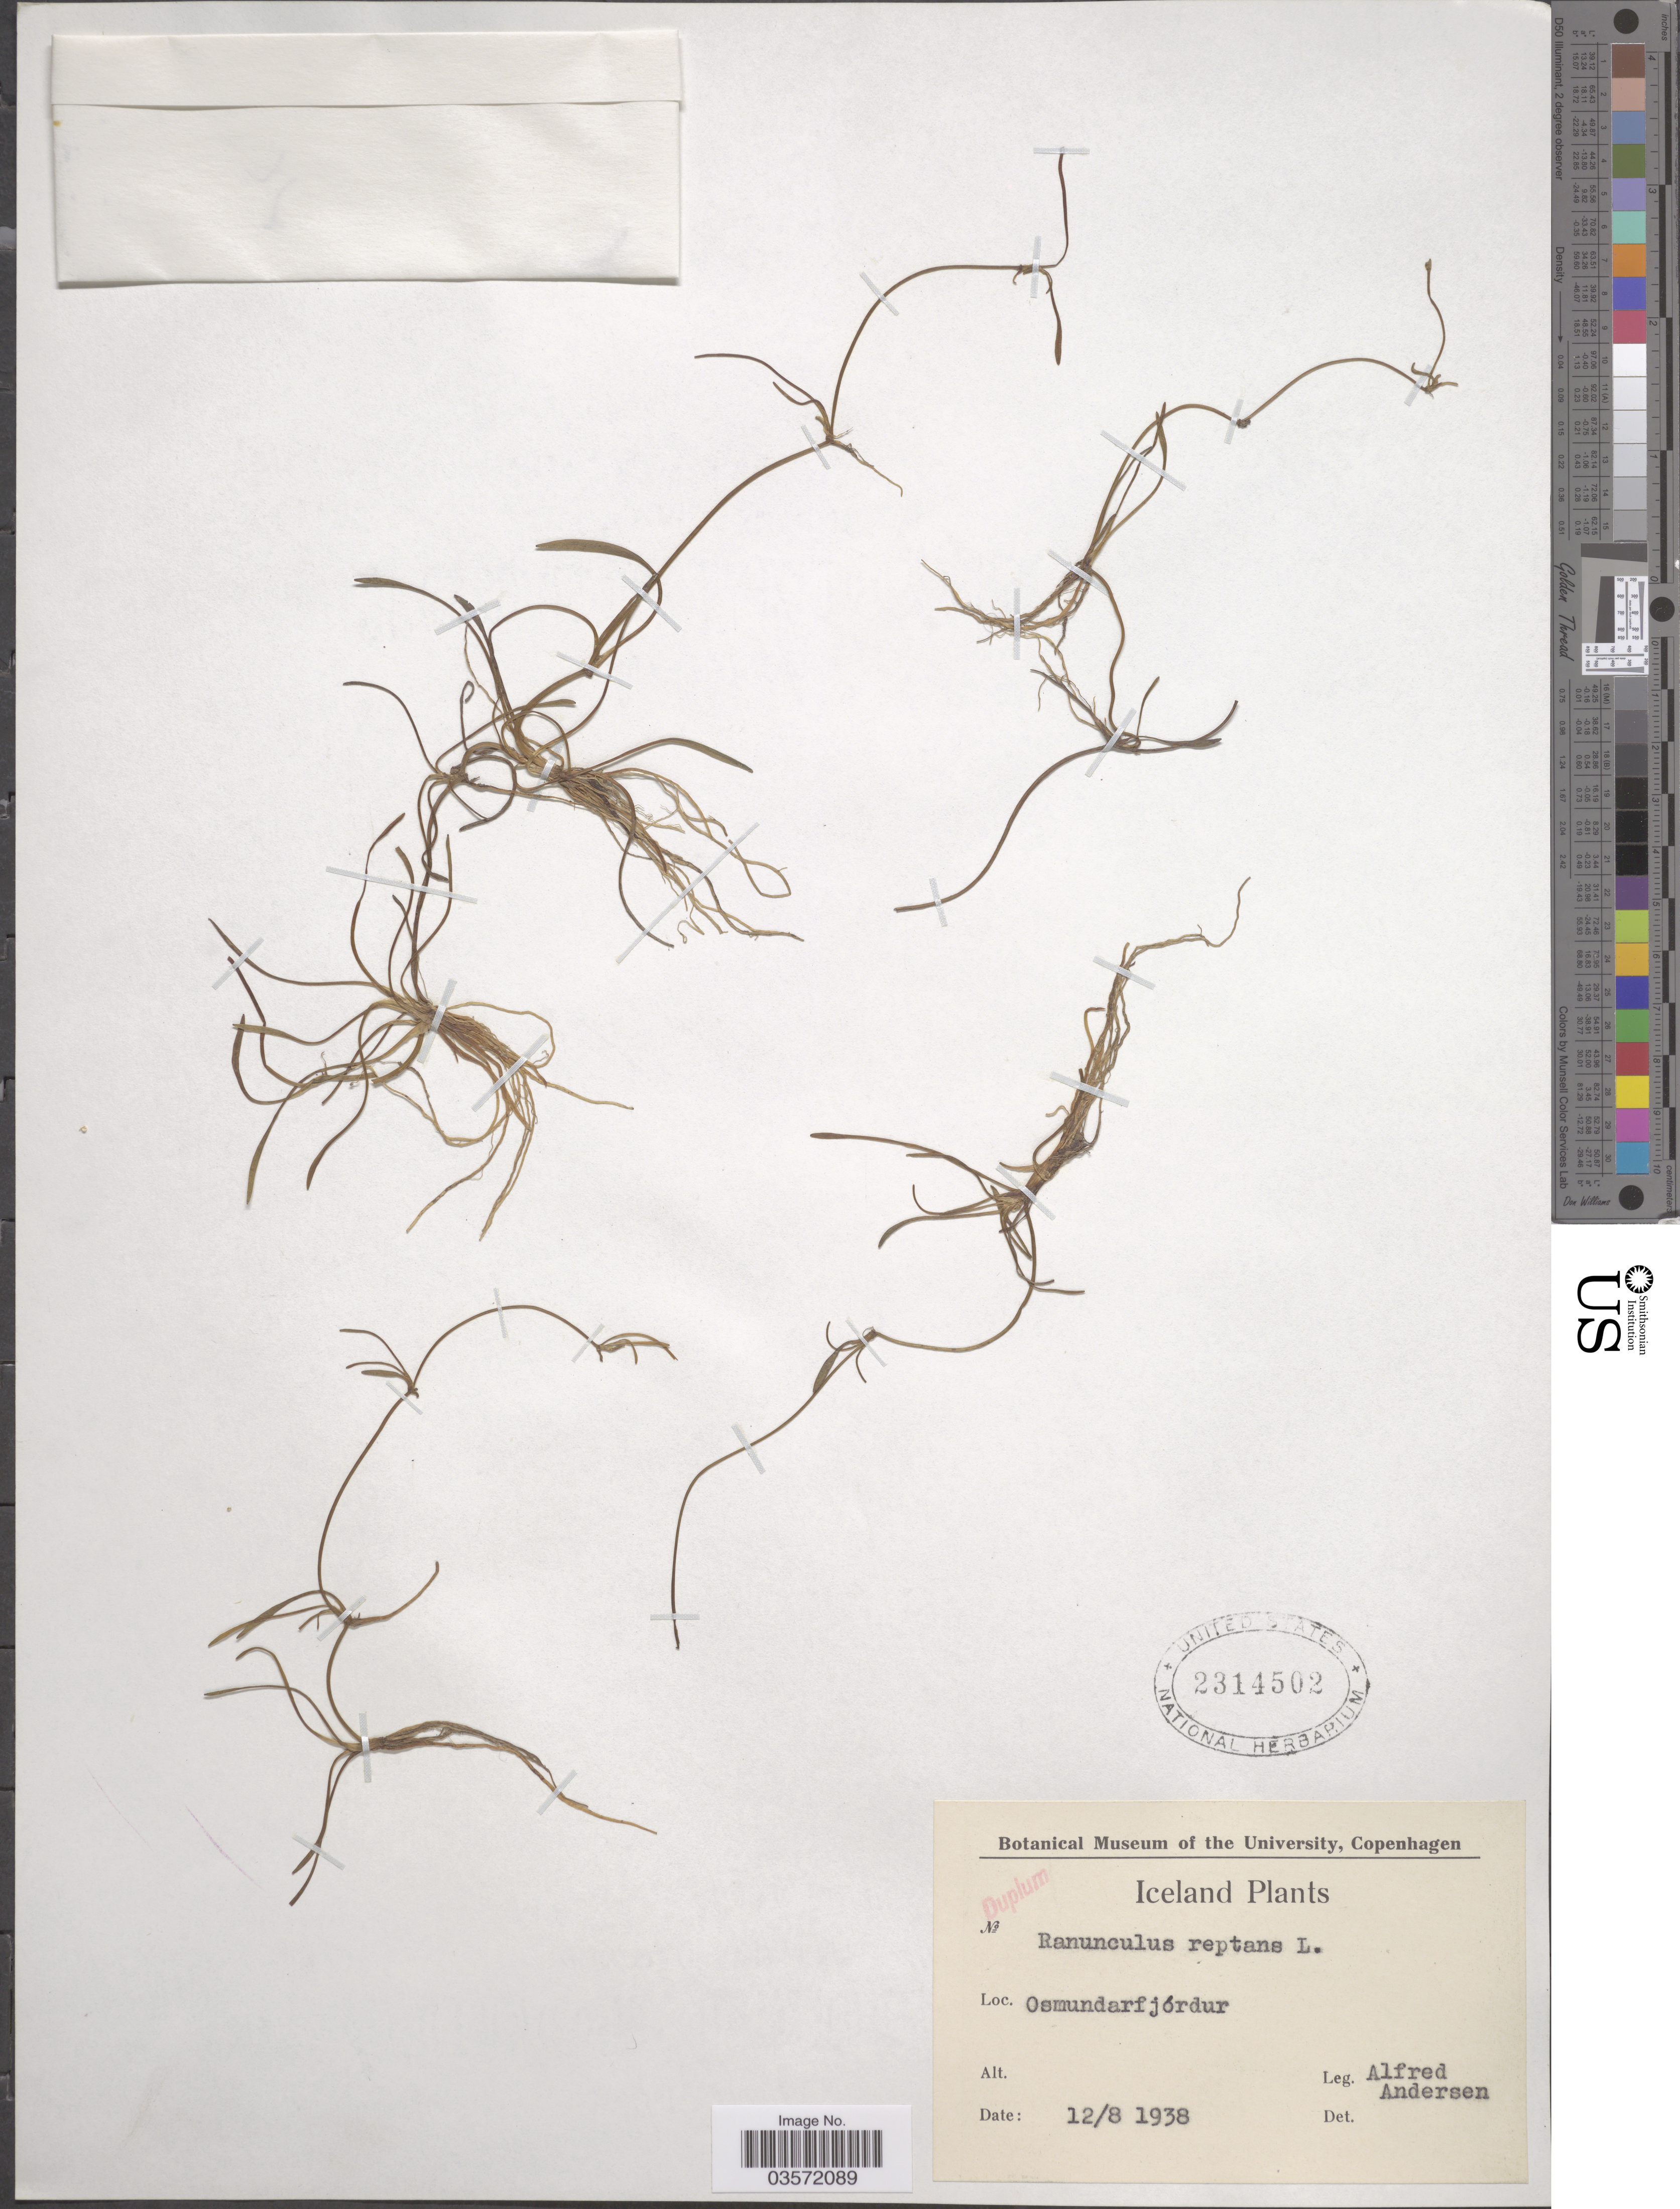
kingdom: Plantae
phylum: Tracheophyta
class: Magnoliopsida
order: Ranunculales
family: Ranunculaceae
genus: Ranunculus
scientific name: Ranunculus reptans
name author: L.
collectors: A. Andersen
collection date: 1938-08-12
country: Iceland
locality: Osmundarfjórdur.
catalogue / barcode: US 2314502